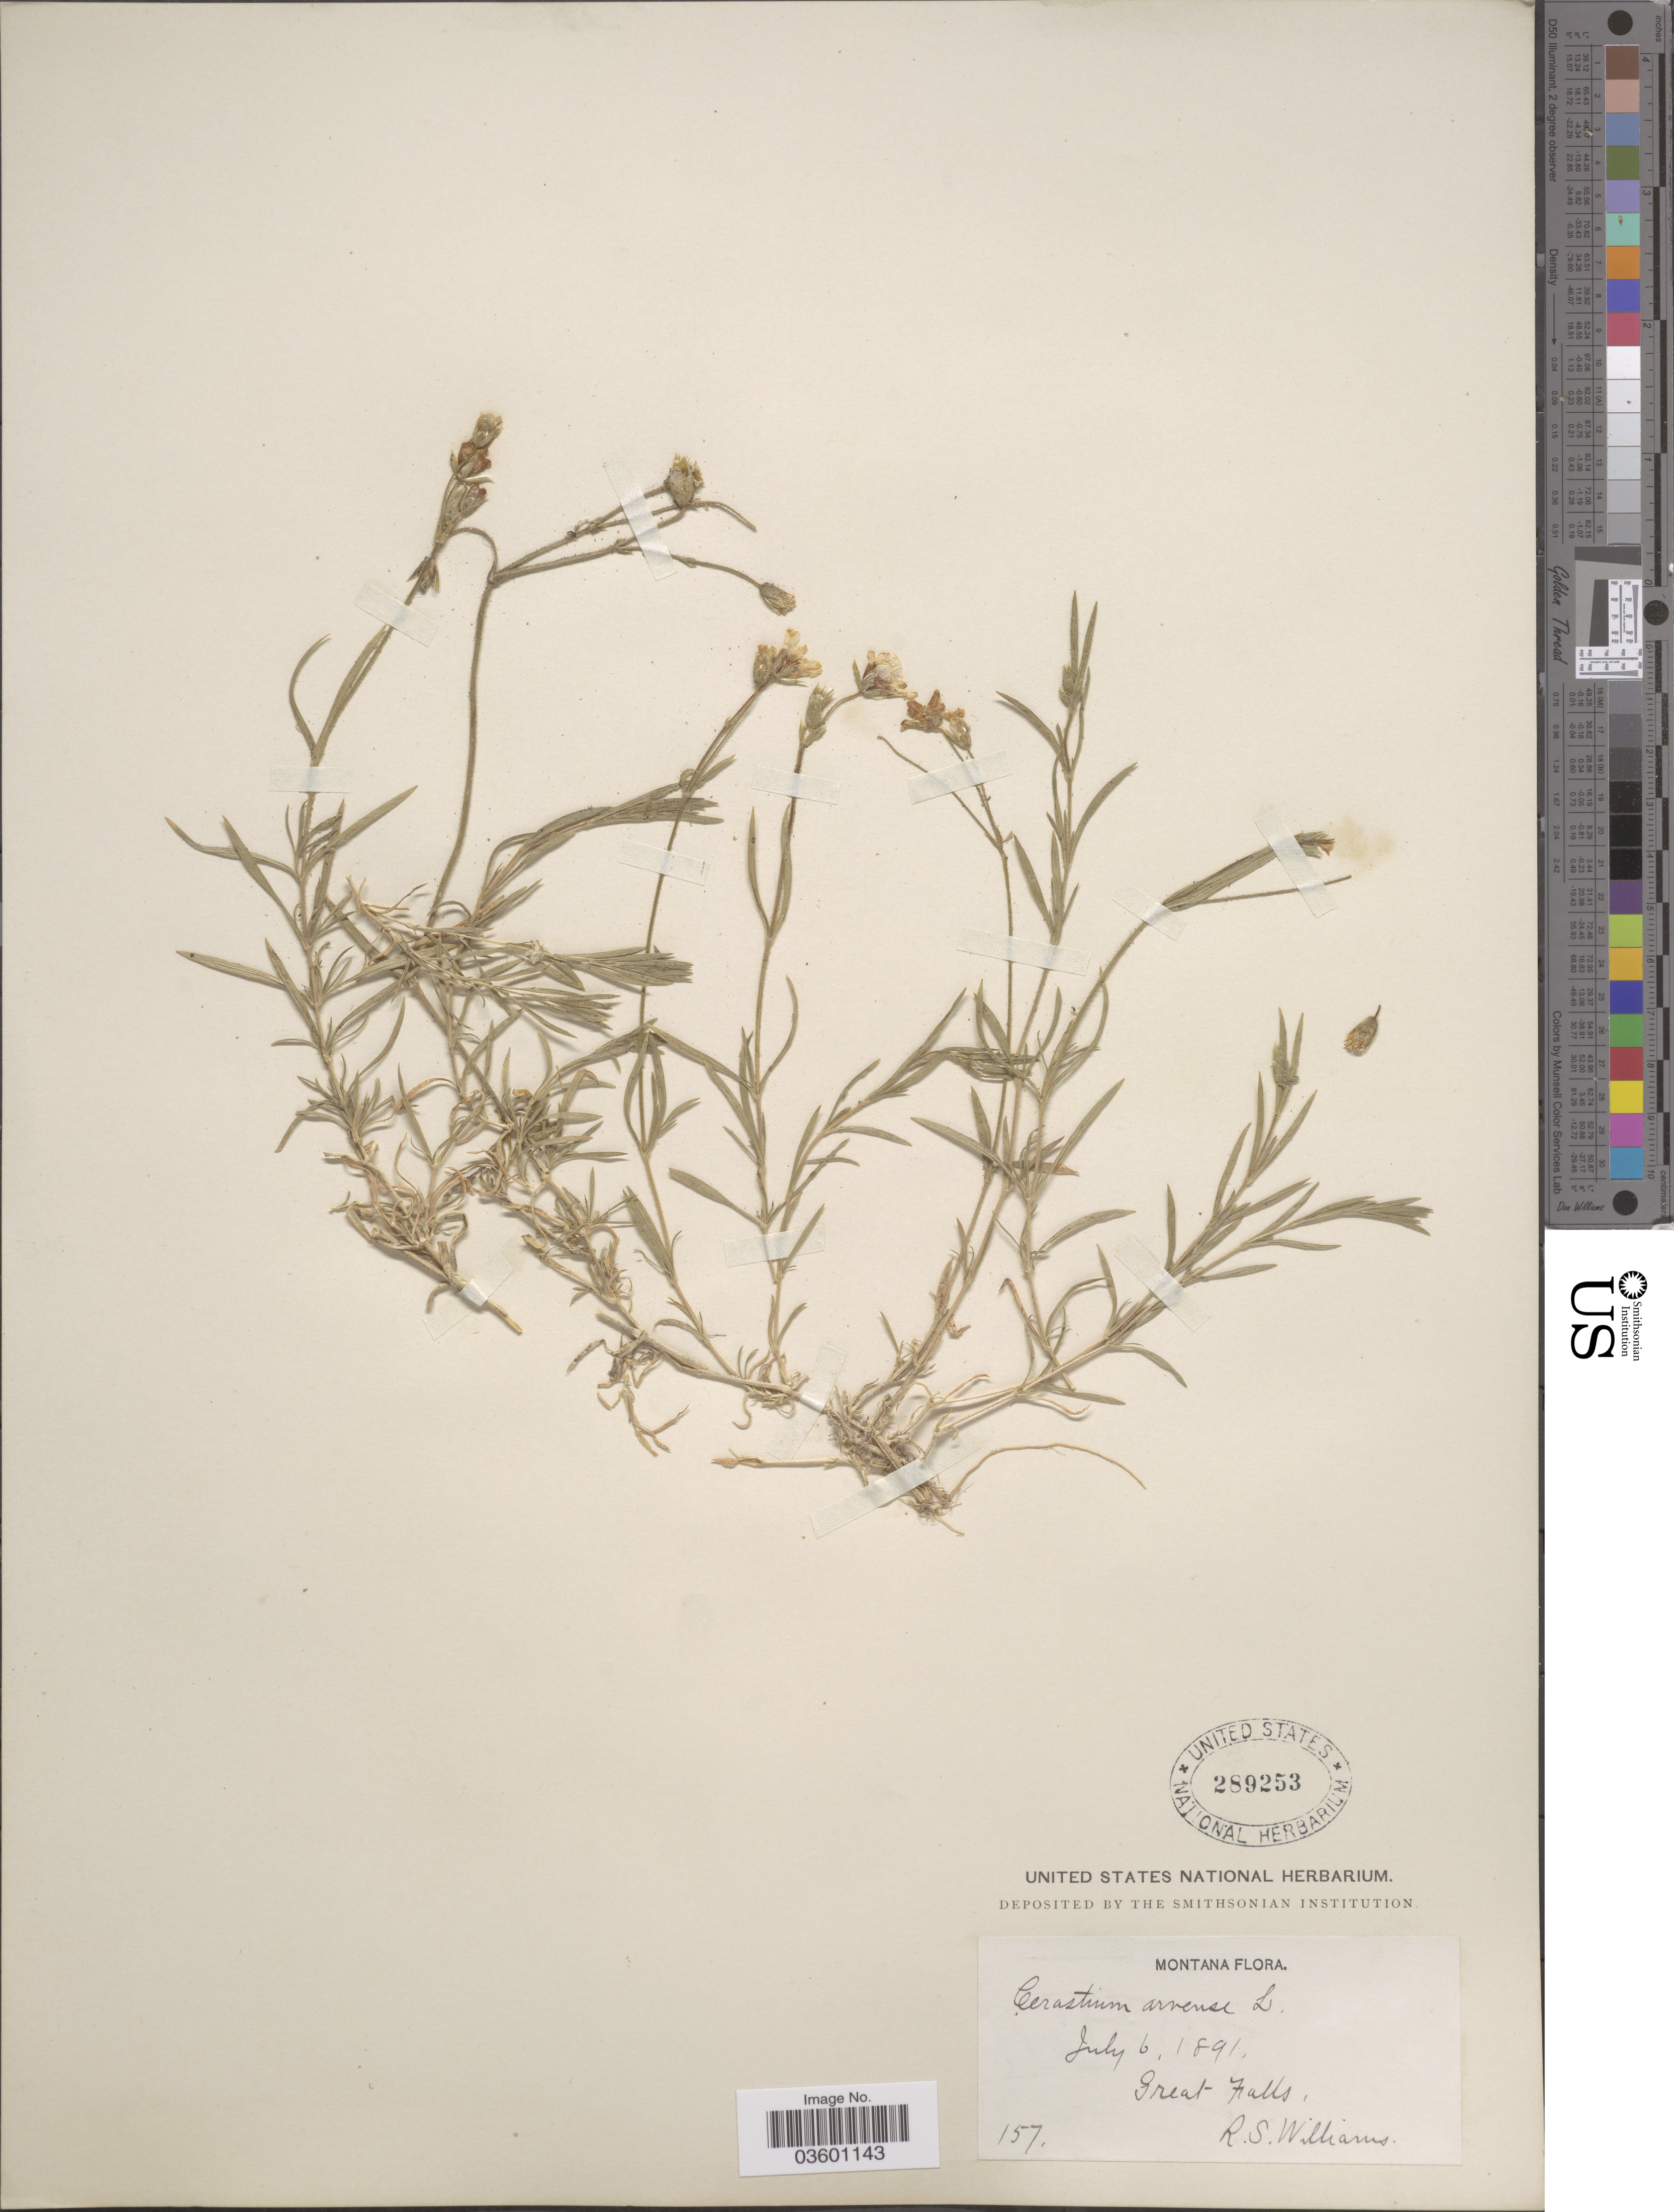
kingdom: Plantae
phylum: Tracheophyta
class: Magnoliopsida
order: Caryophyllales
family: Caryophyllaceae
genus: Cerastium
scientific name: Cerastium arvense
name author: L.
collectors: R. S. Williams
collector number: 157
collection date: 1891-07-06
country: United States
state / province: Montana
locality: Great Falls.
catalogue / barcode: US 289253